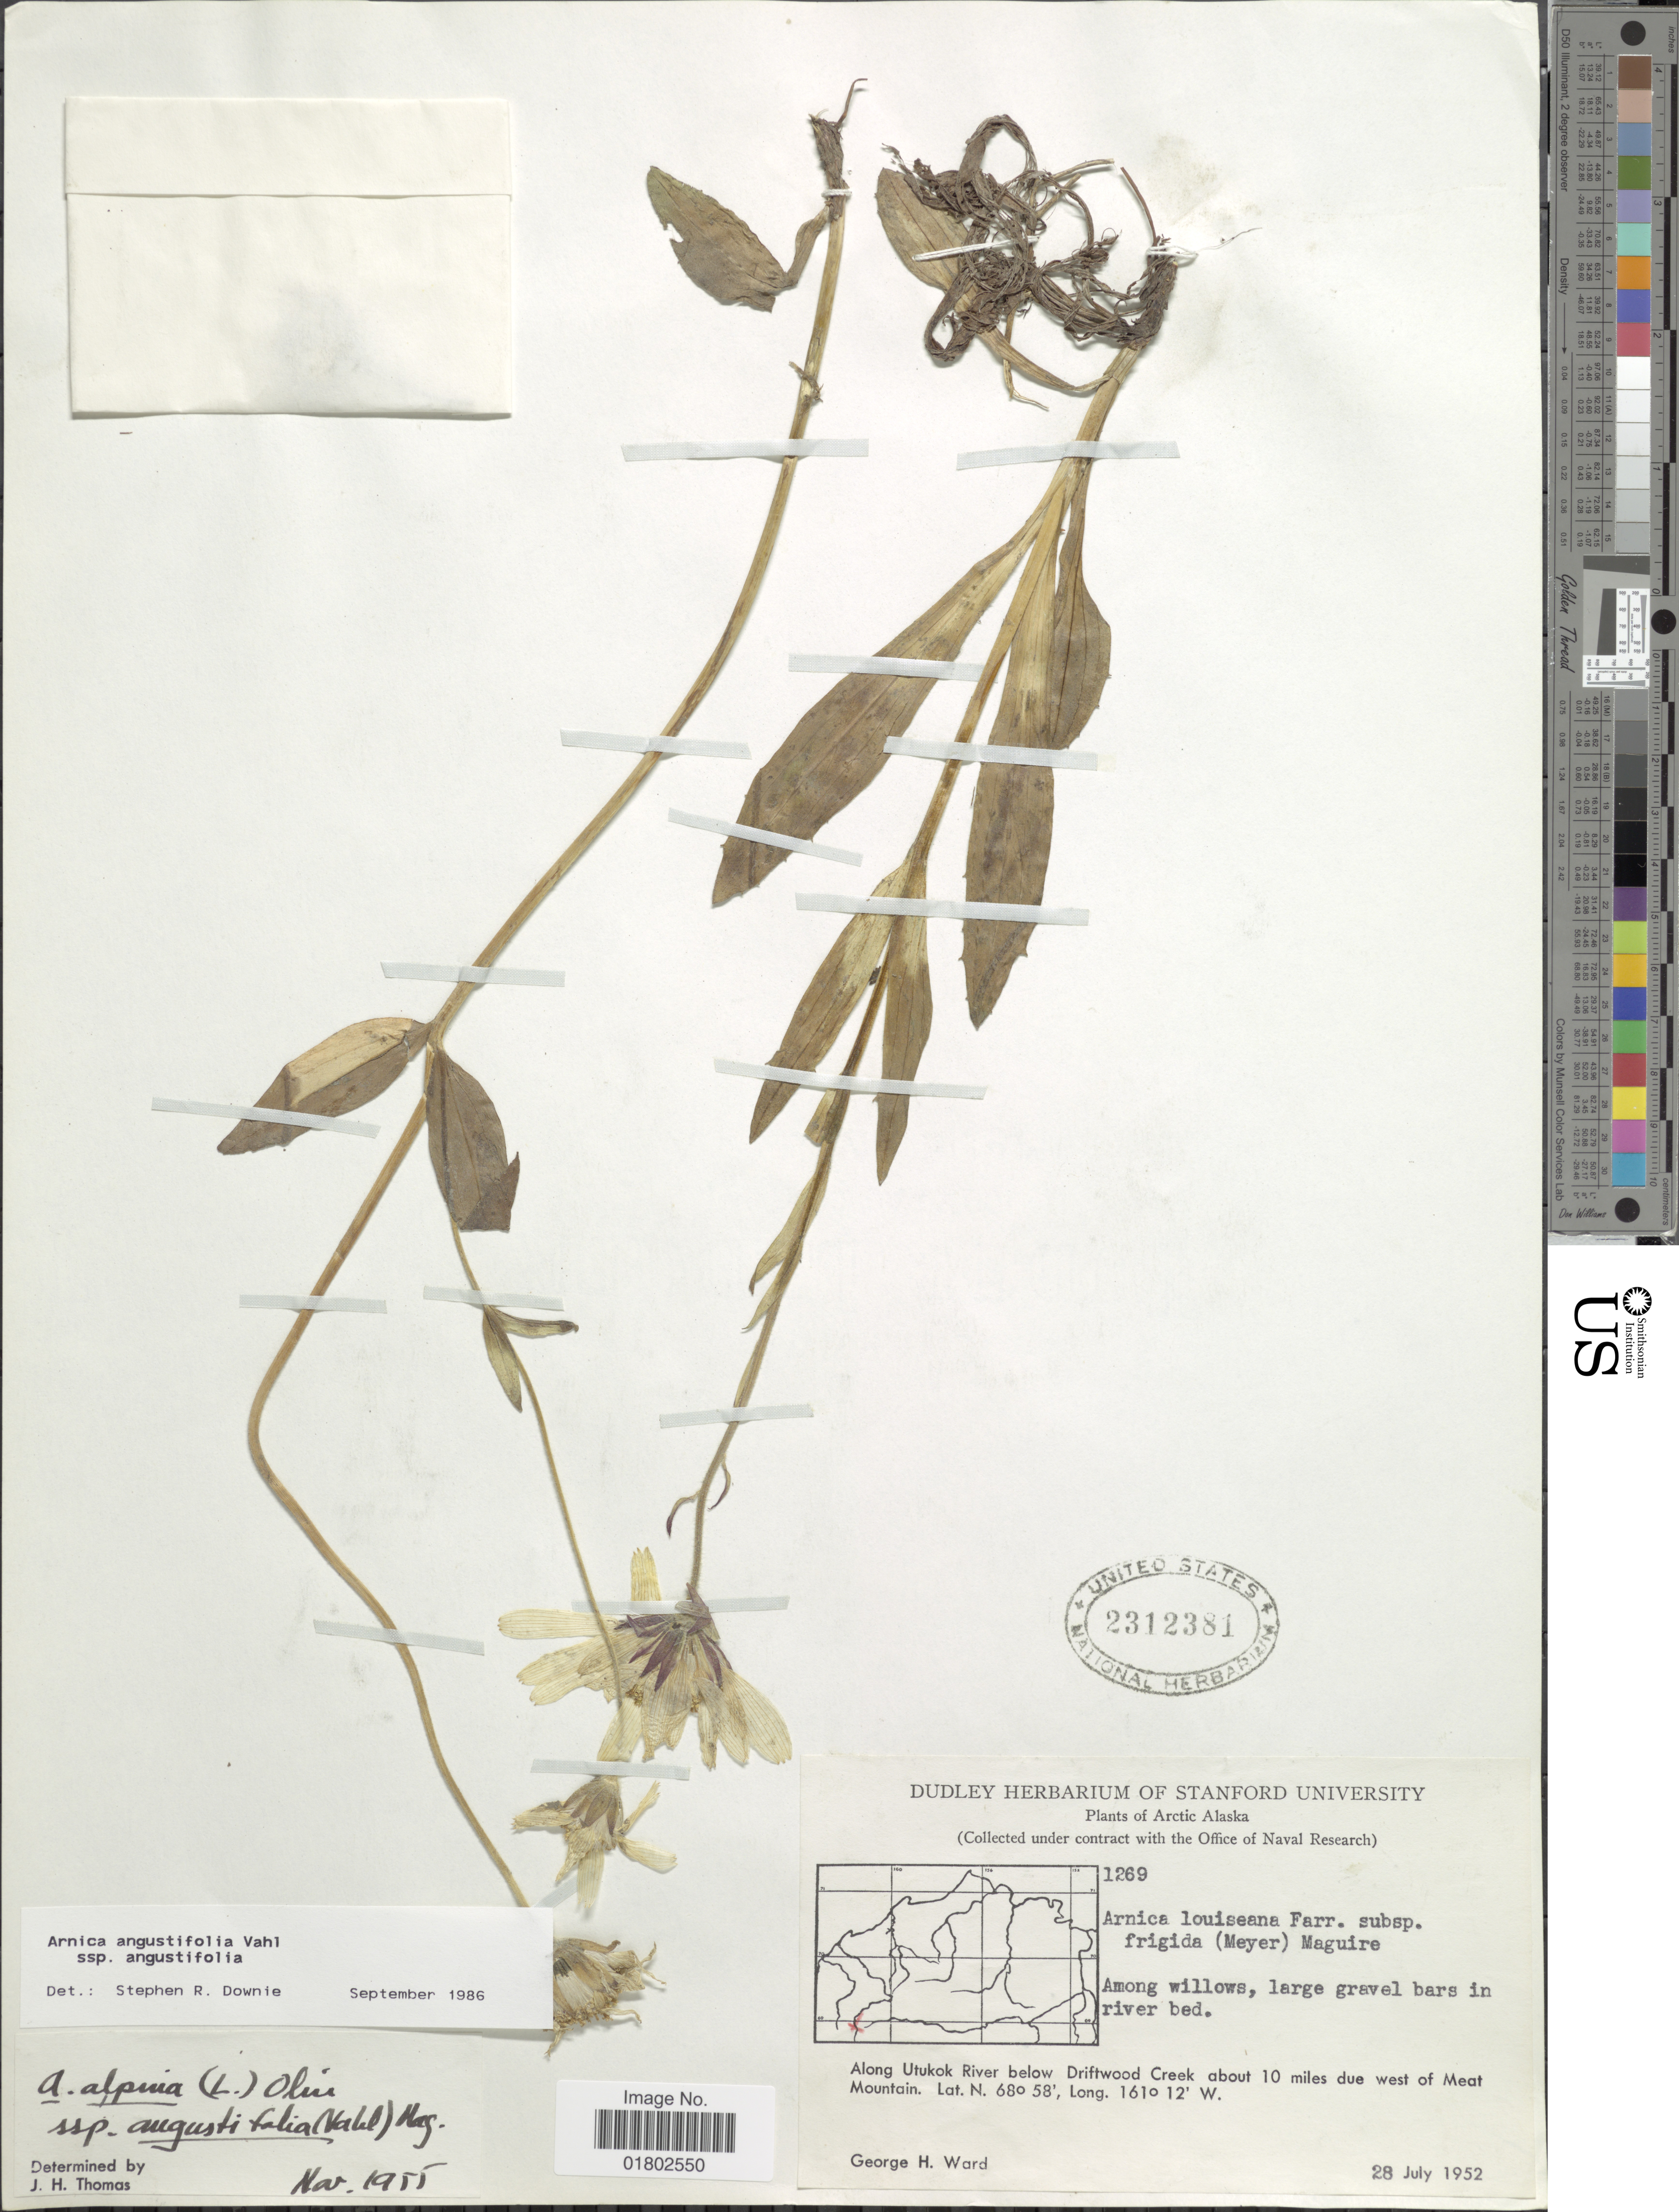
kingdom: Plantae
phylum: Tracheophyta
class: Magnoliopsida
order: Asterales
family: Asteraceae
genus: Arnica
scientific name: Arnica angustifolia subsp. angustifolia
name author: Vahl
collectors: G. H. Ward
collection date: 1952-07-28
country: United States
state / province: Alaska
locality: Arctic Alaska, along Utukok River below, Driftwood Creek about 10 miles due west of Meat Mountain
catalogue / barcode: US 2312381